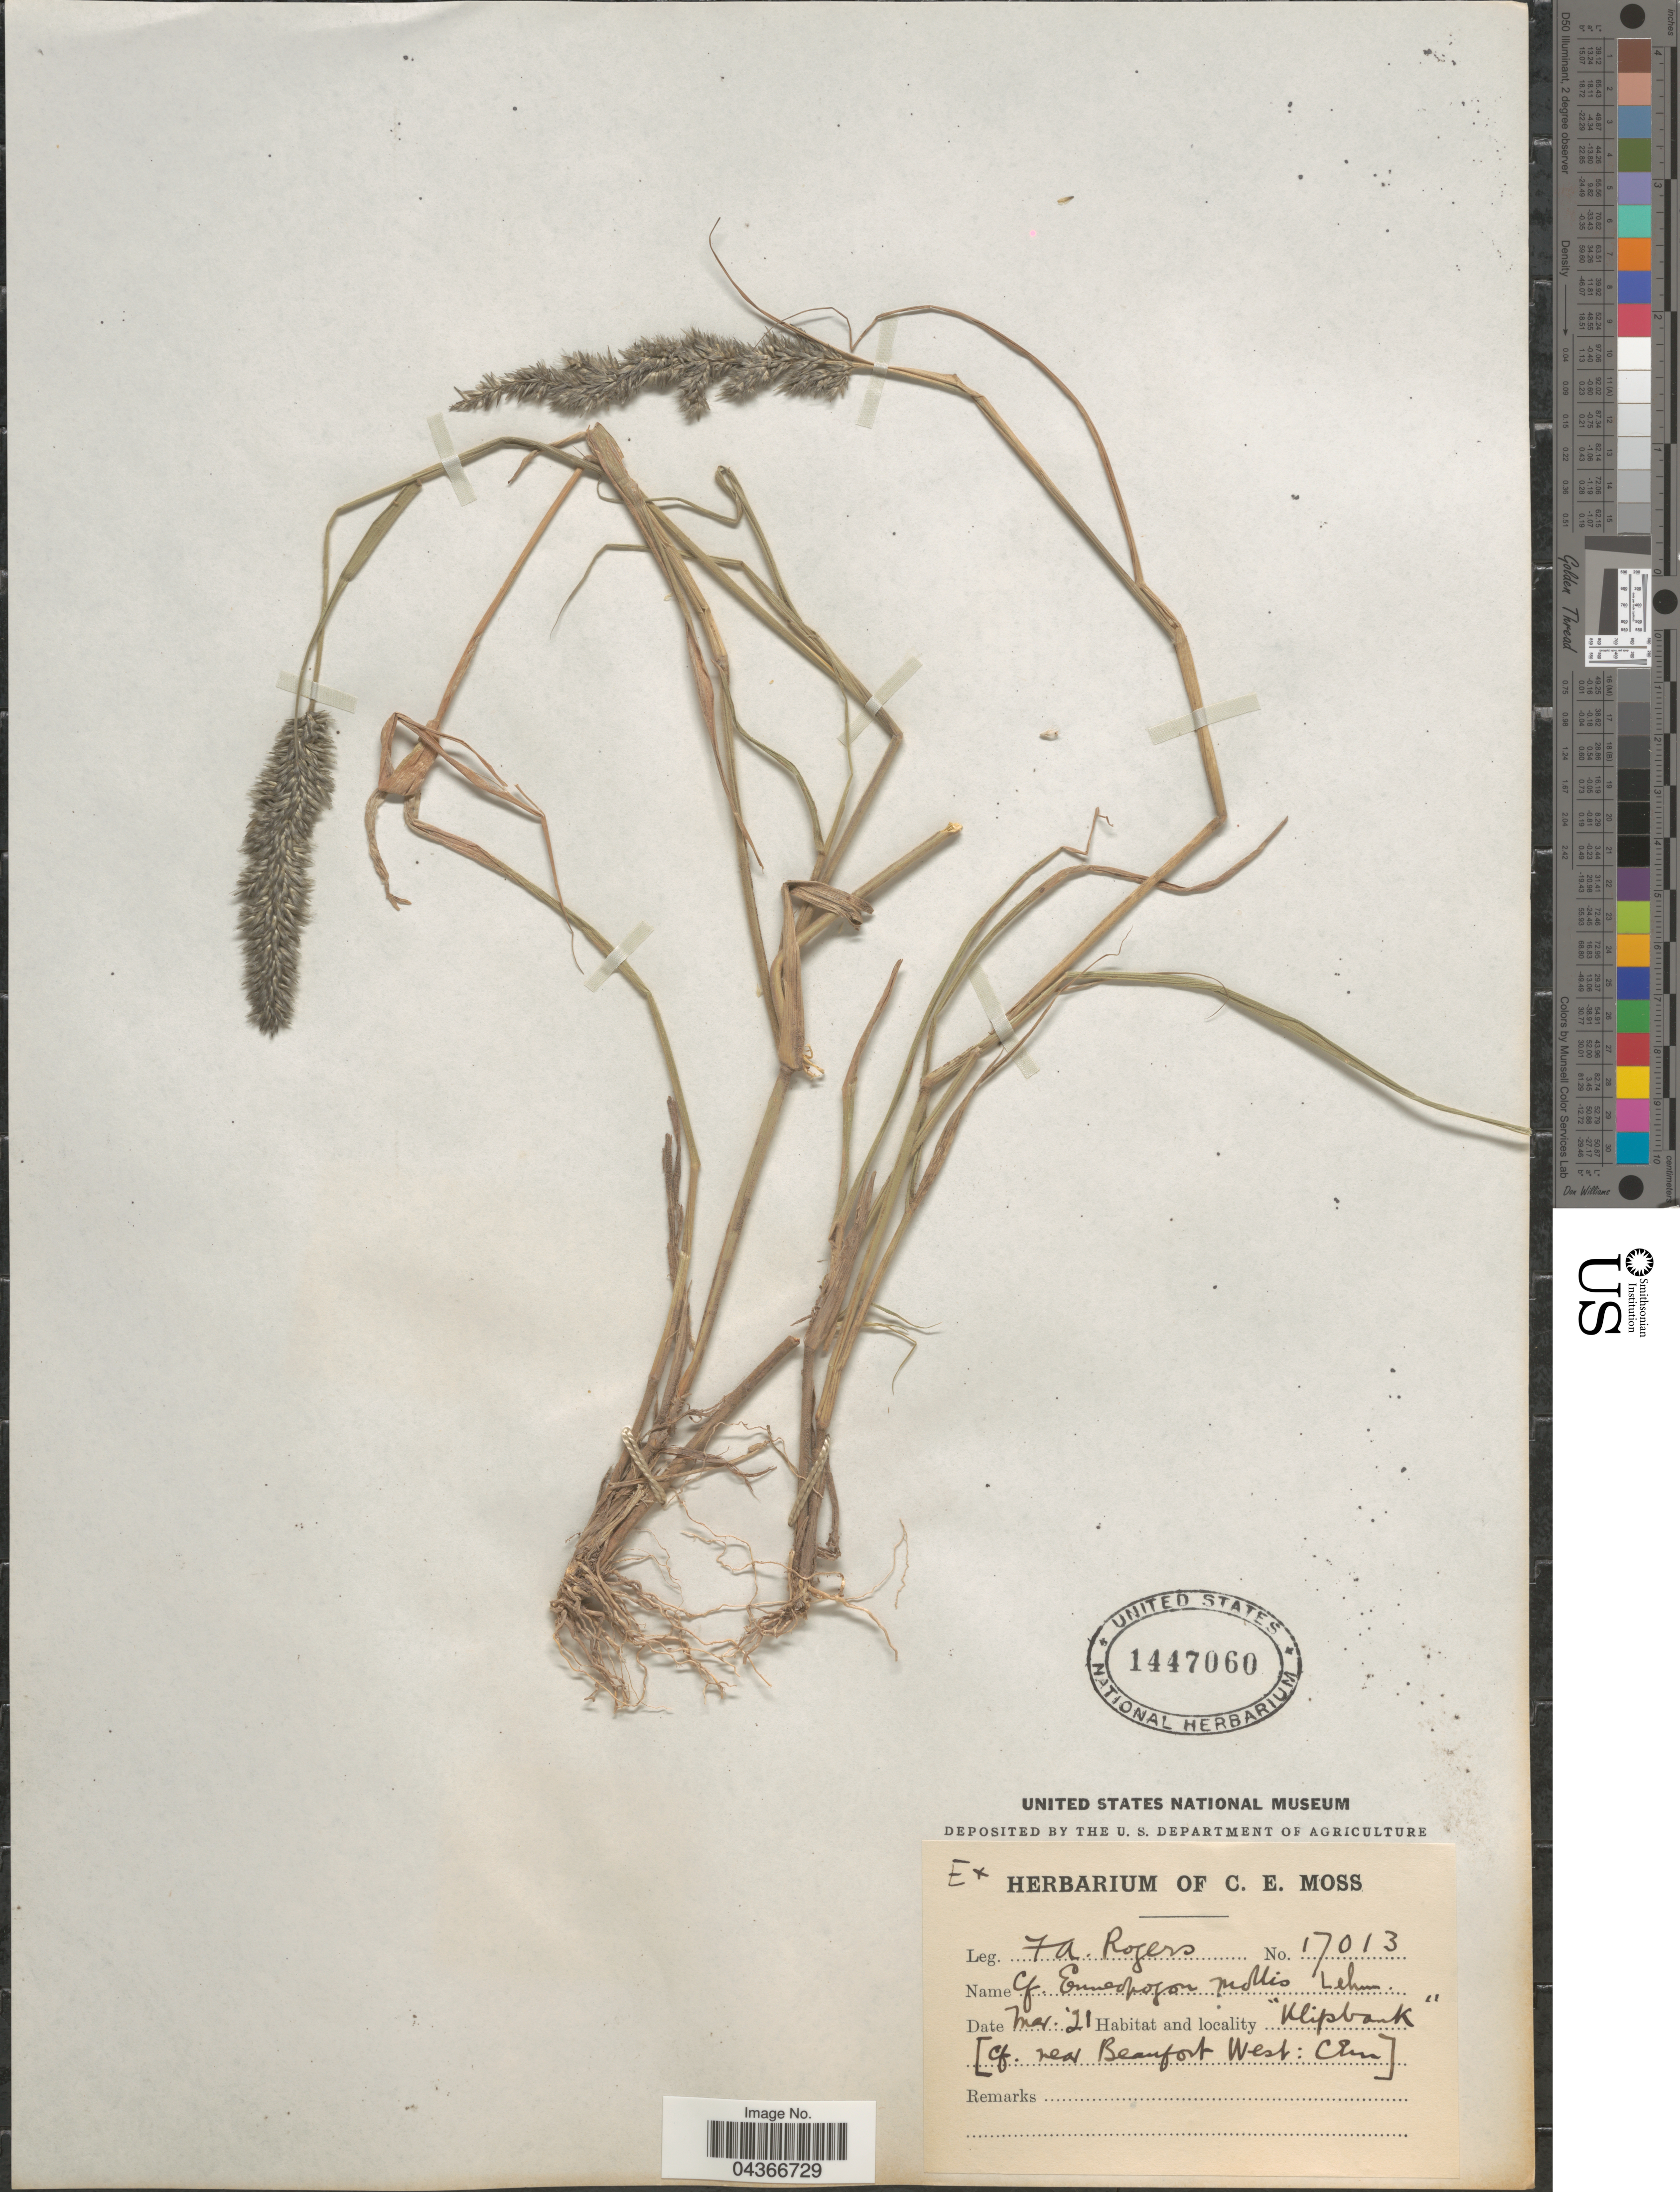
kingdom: Plantae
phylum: Tracheophyta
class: Liliopsida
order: Poales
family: Poaceae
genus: Enneapogon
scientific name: Enneapogon cenchroides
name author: (Licht. ex Roem. & Schult.) C.E. Hubb.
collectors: F. A. Rogers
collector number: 17013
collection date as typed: Transcribed d/m/y: /3/21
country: South Africa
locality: Klipbank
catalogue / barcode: US 1447060